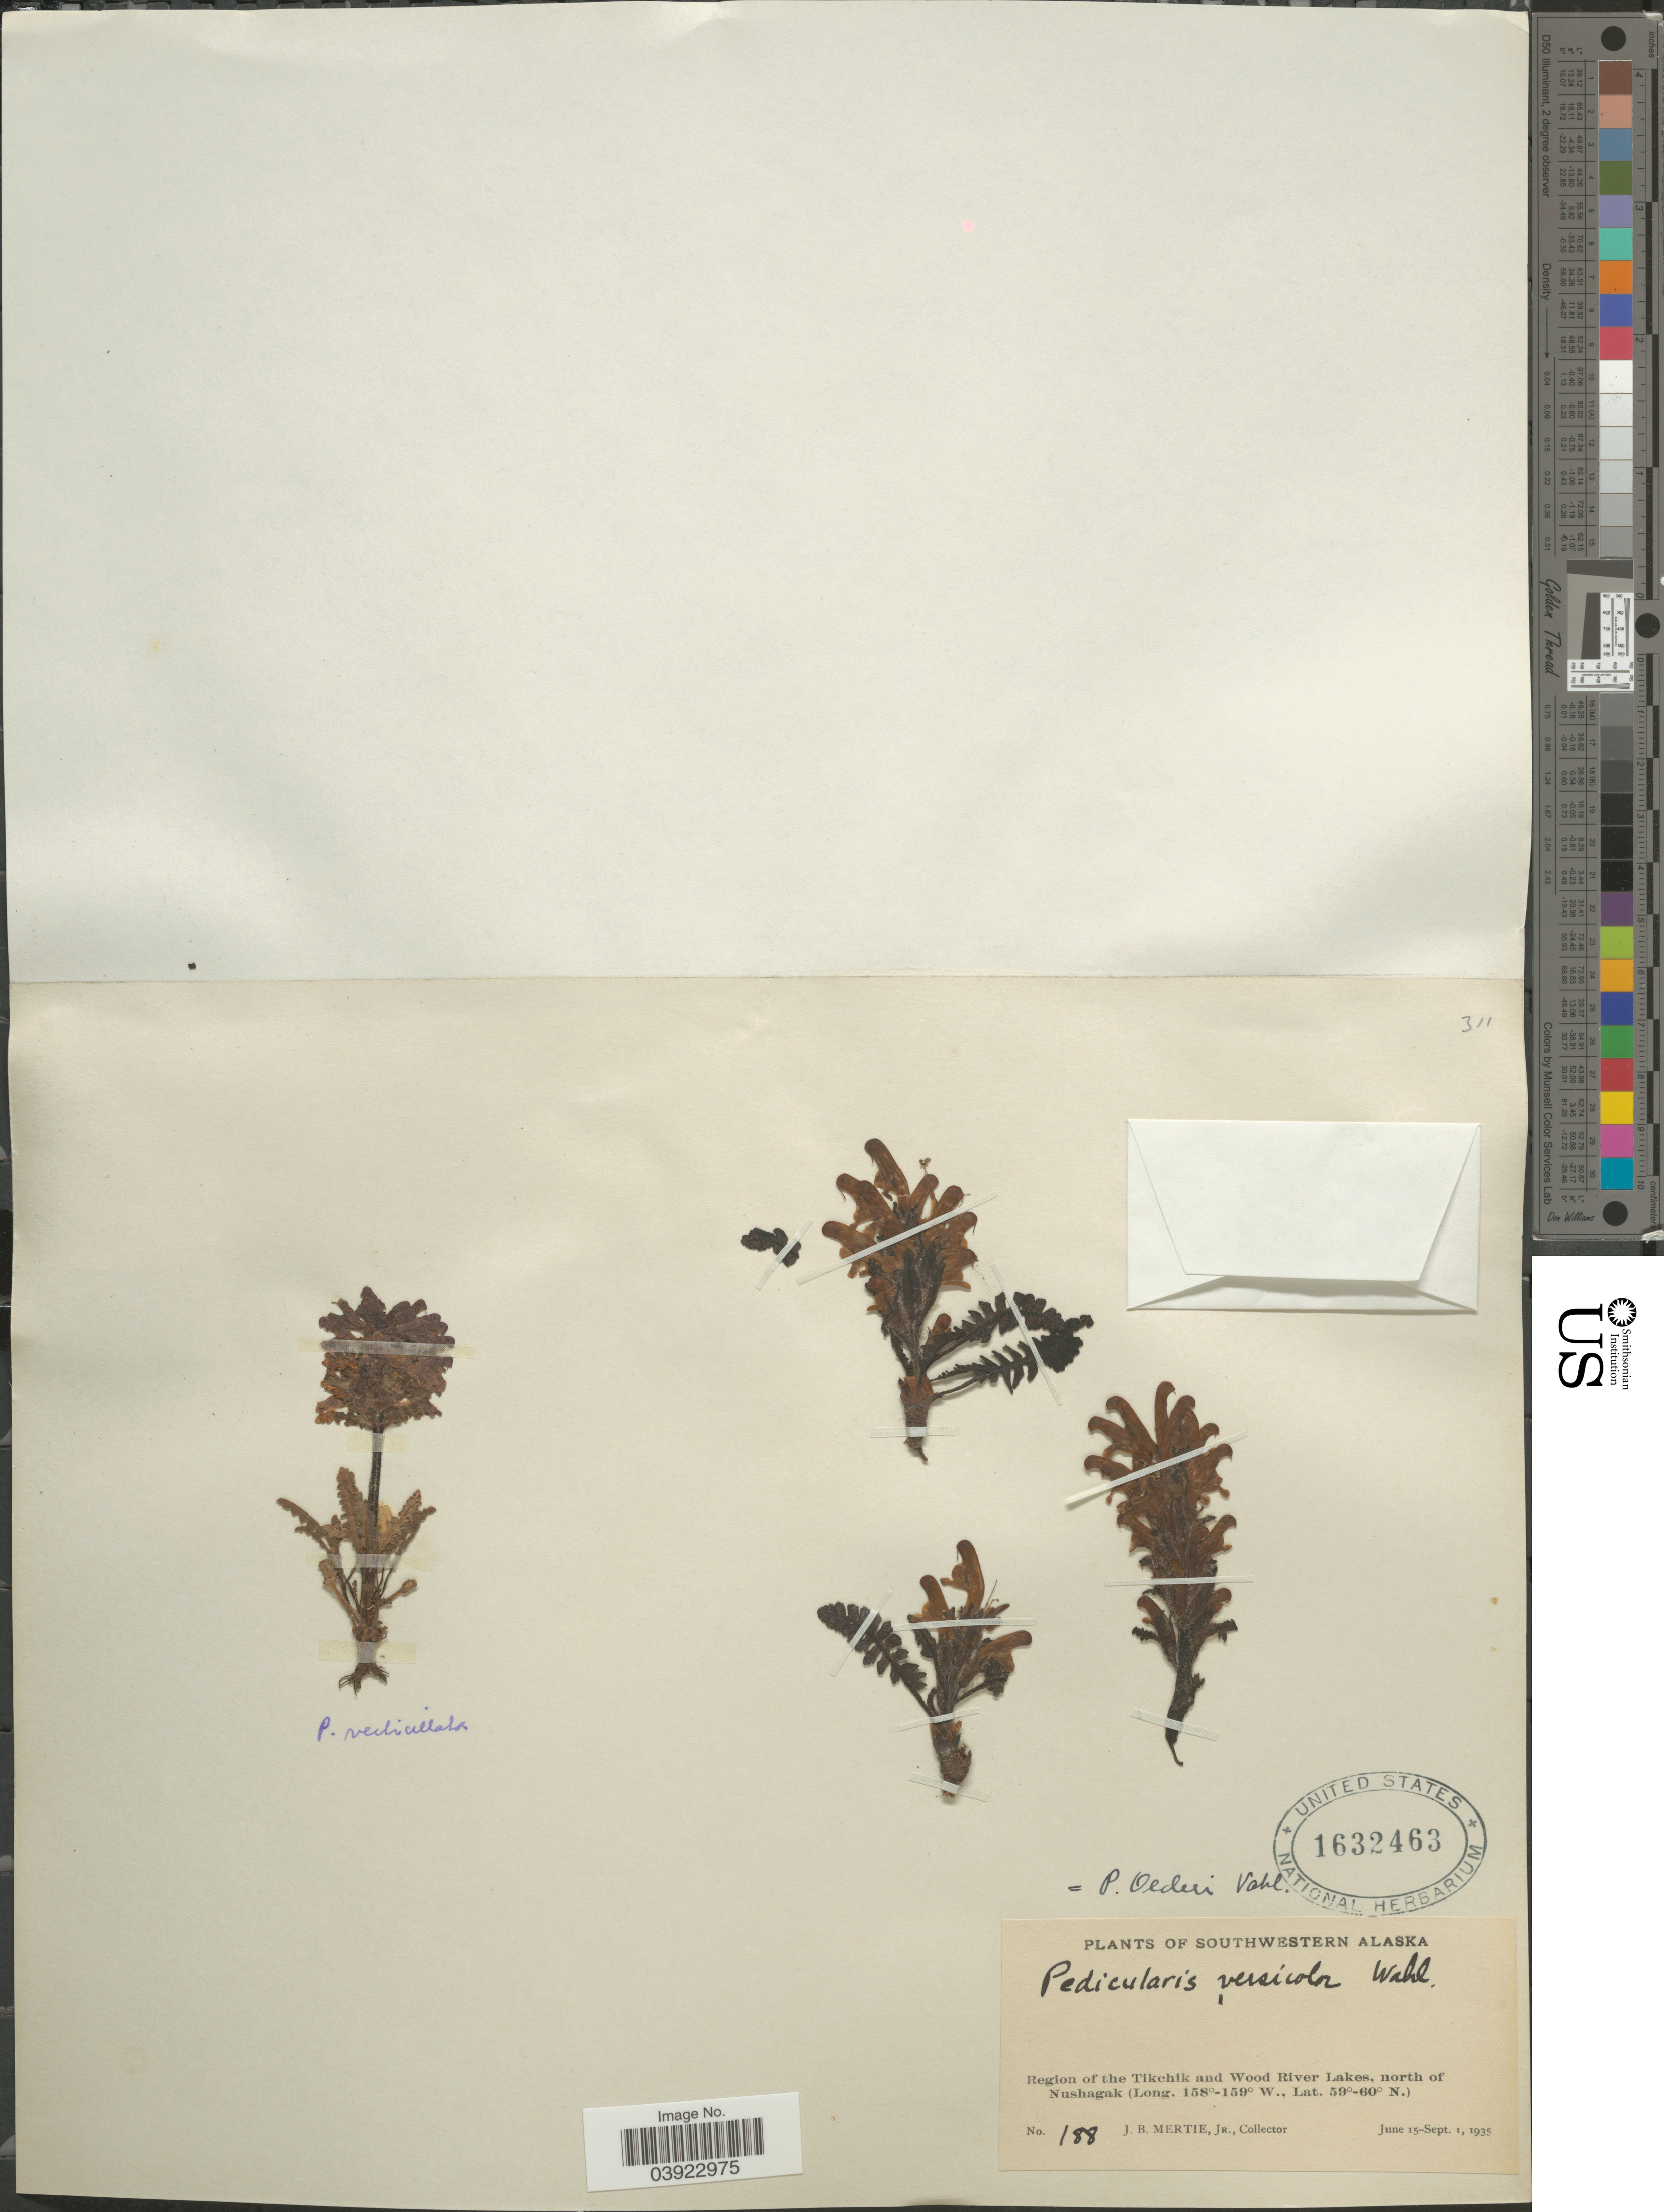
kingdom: Plantae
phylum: Tracheophyta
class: Magnoliopsida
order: Lamiales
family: Orobanchaceae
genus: Pedicularis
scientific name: Pedicularis oederi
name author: Vahl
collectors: J. Mertie Jr.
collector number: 188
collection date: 1935-06-15/1935-09-01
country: United States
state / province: Alaska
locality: Southwestern Alaska. Region of the Tikchik and Wood River Lakes, north of Nushagak.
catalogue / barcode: US 1632463